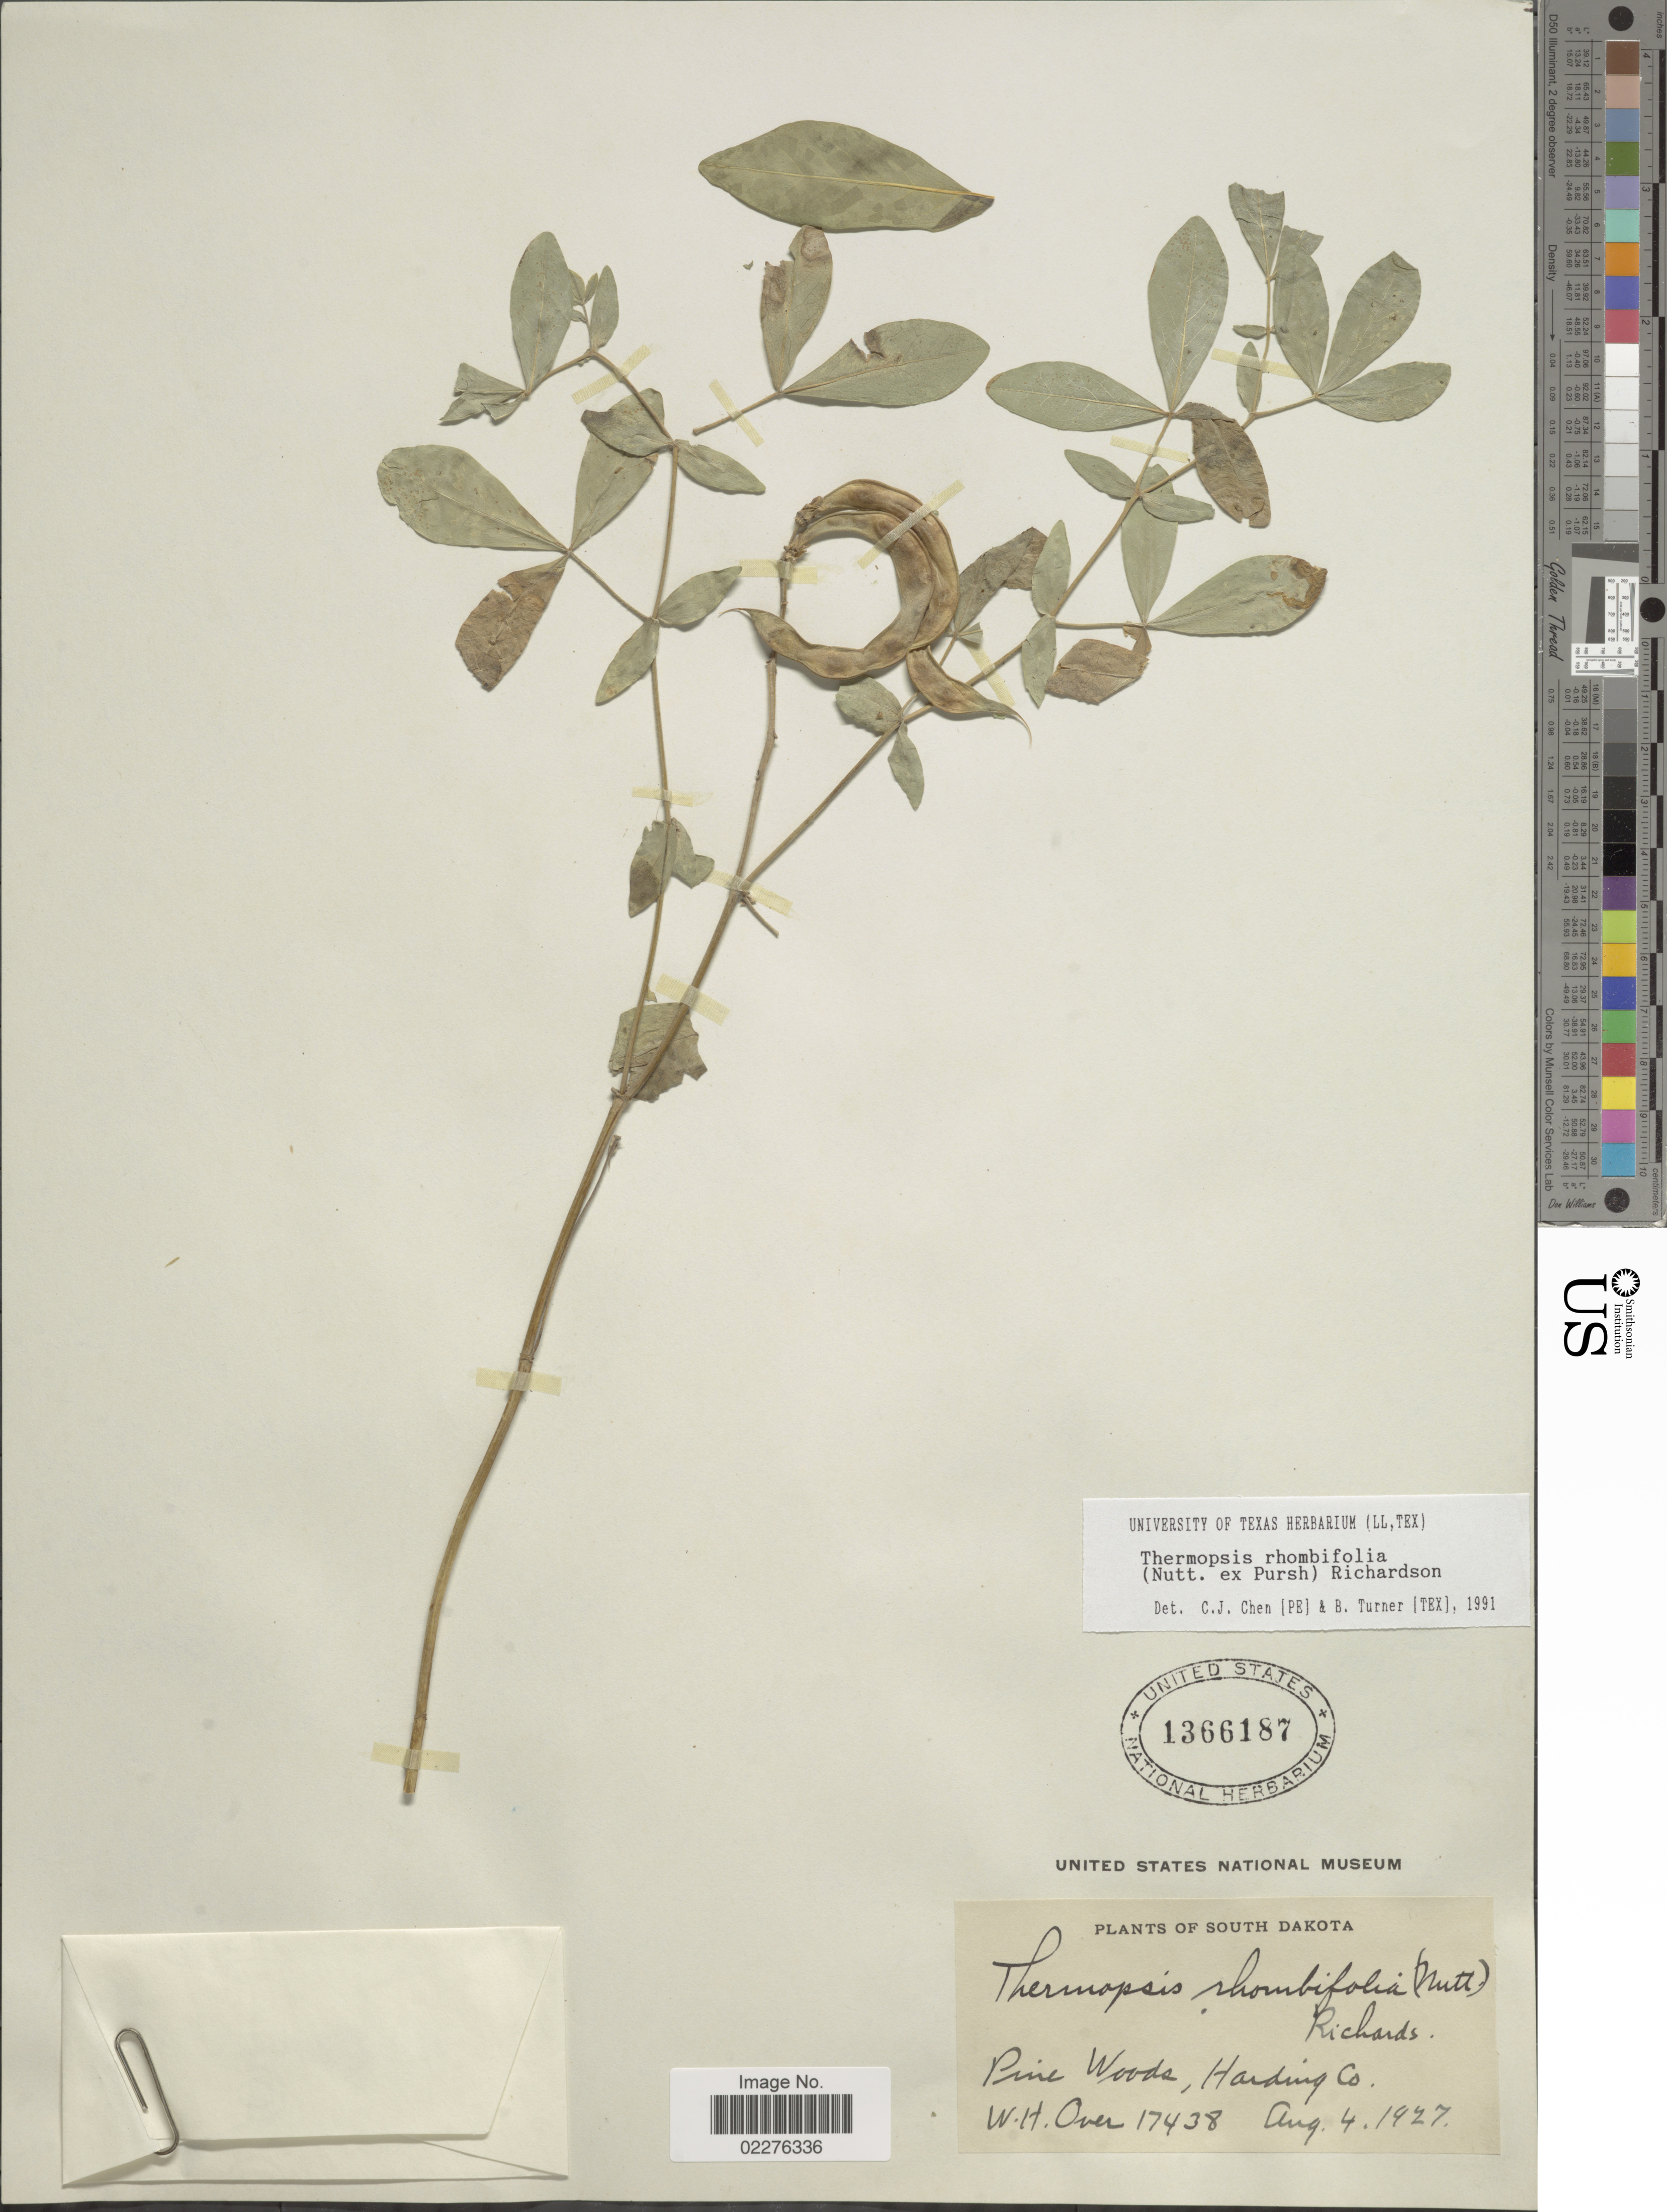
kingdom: Plantae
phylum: Tracheophyta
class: Magnoliopsida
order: Fabales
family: Fabaceae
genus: Thermopsis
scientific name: Thermopsis rhombifolia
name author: Richardson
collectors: W. Over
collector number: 17438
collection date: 1927-08-04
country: United States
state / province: South Dakota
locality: Pine woods, Harding Co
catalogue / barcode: US 1366187